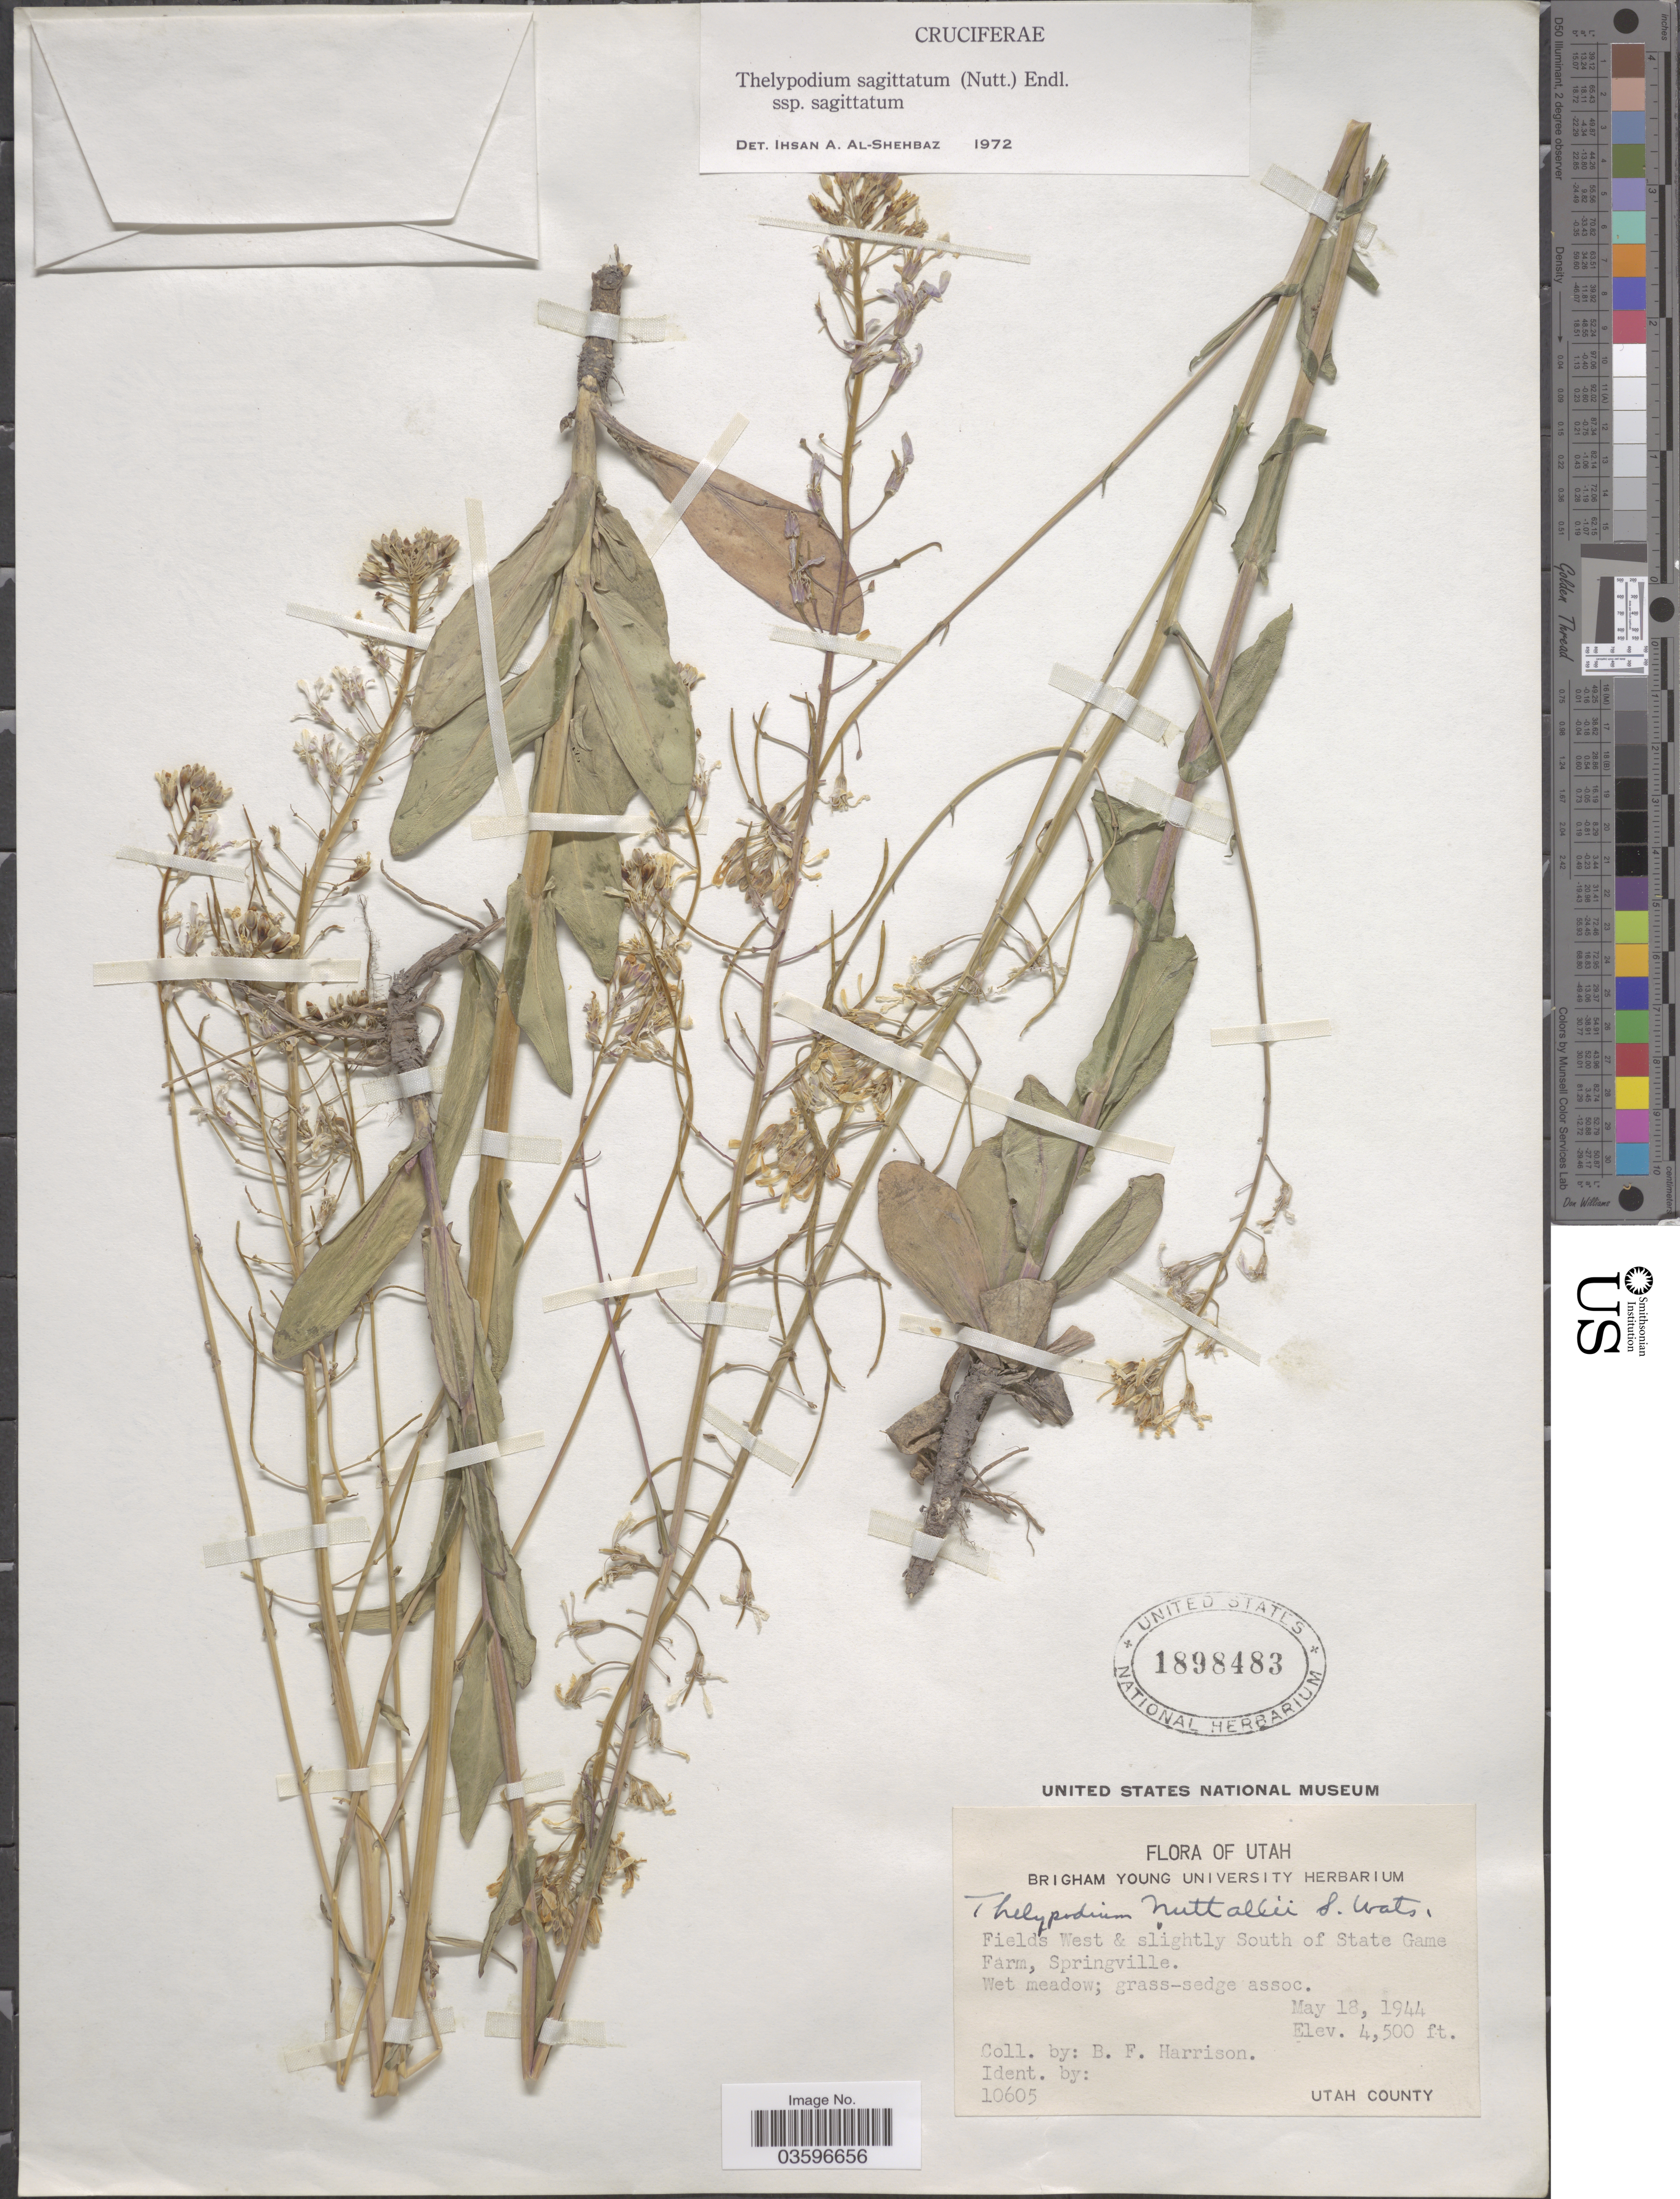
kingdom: Plantae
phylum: Tracheophyta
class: Magnoliopsida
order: Brassicales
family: Brassicaceae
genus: Thelypodium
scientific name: Thelypodium sagittatum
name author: (Nutt.) Endl.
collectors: B. F. Harrison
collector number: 10605*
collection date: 1944-05-18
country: United States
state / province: Utah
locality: Fields West & slightly South of State Game Farm, Springville. Utah County.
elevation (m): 1372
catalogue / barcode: US 1898483